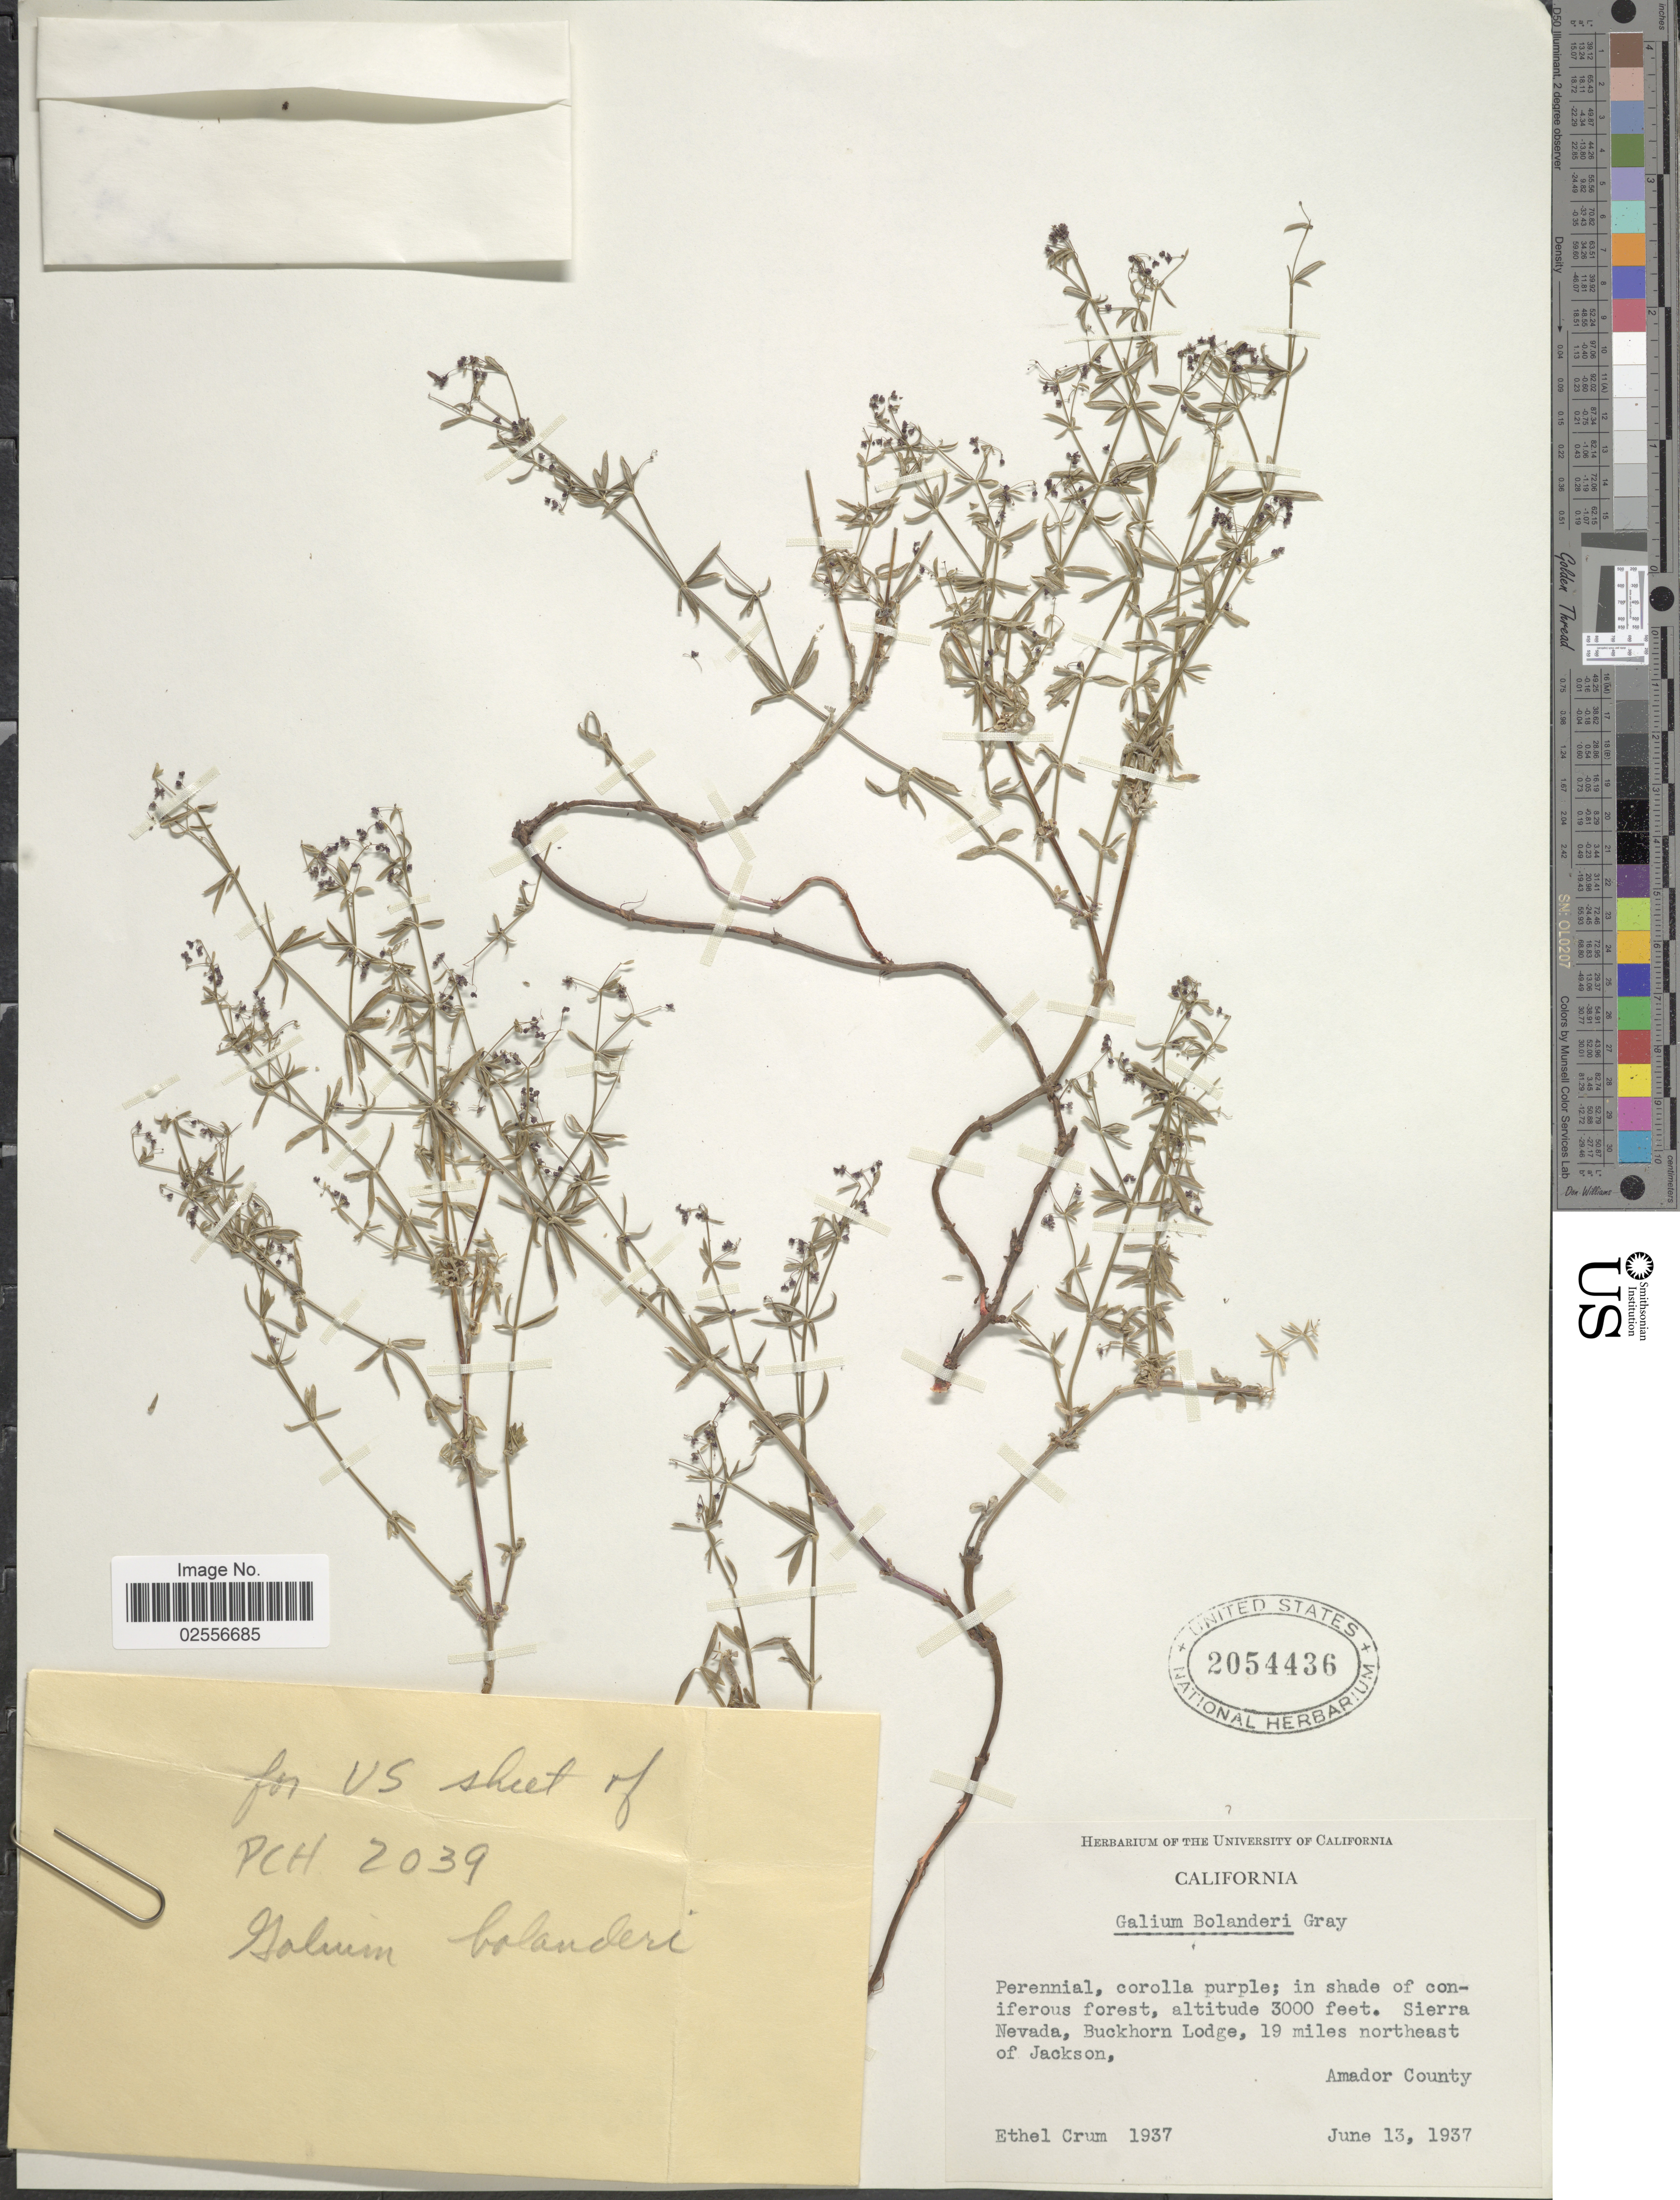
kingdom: Plantae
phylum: Tracheophyta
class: Magnoliopsida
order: Gentianales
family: Rubiaceae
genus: Galium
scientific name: Galium bolanderi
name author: A. Gray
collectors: E. K. Crum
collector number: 1937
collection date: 1937-06-13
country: United States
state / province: California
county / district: Amador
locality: Sierra Nevada, Buckhorn Lodge, 19 miles northeast of Jackson, Amador County.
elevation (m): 914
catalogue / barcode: US 2054436